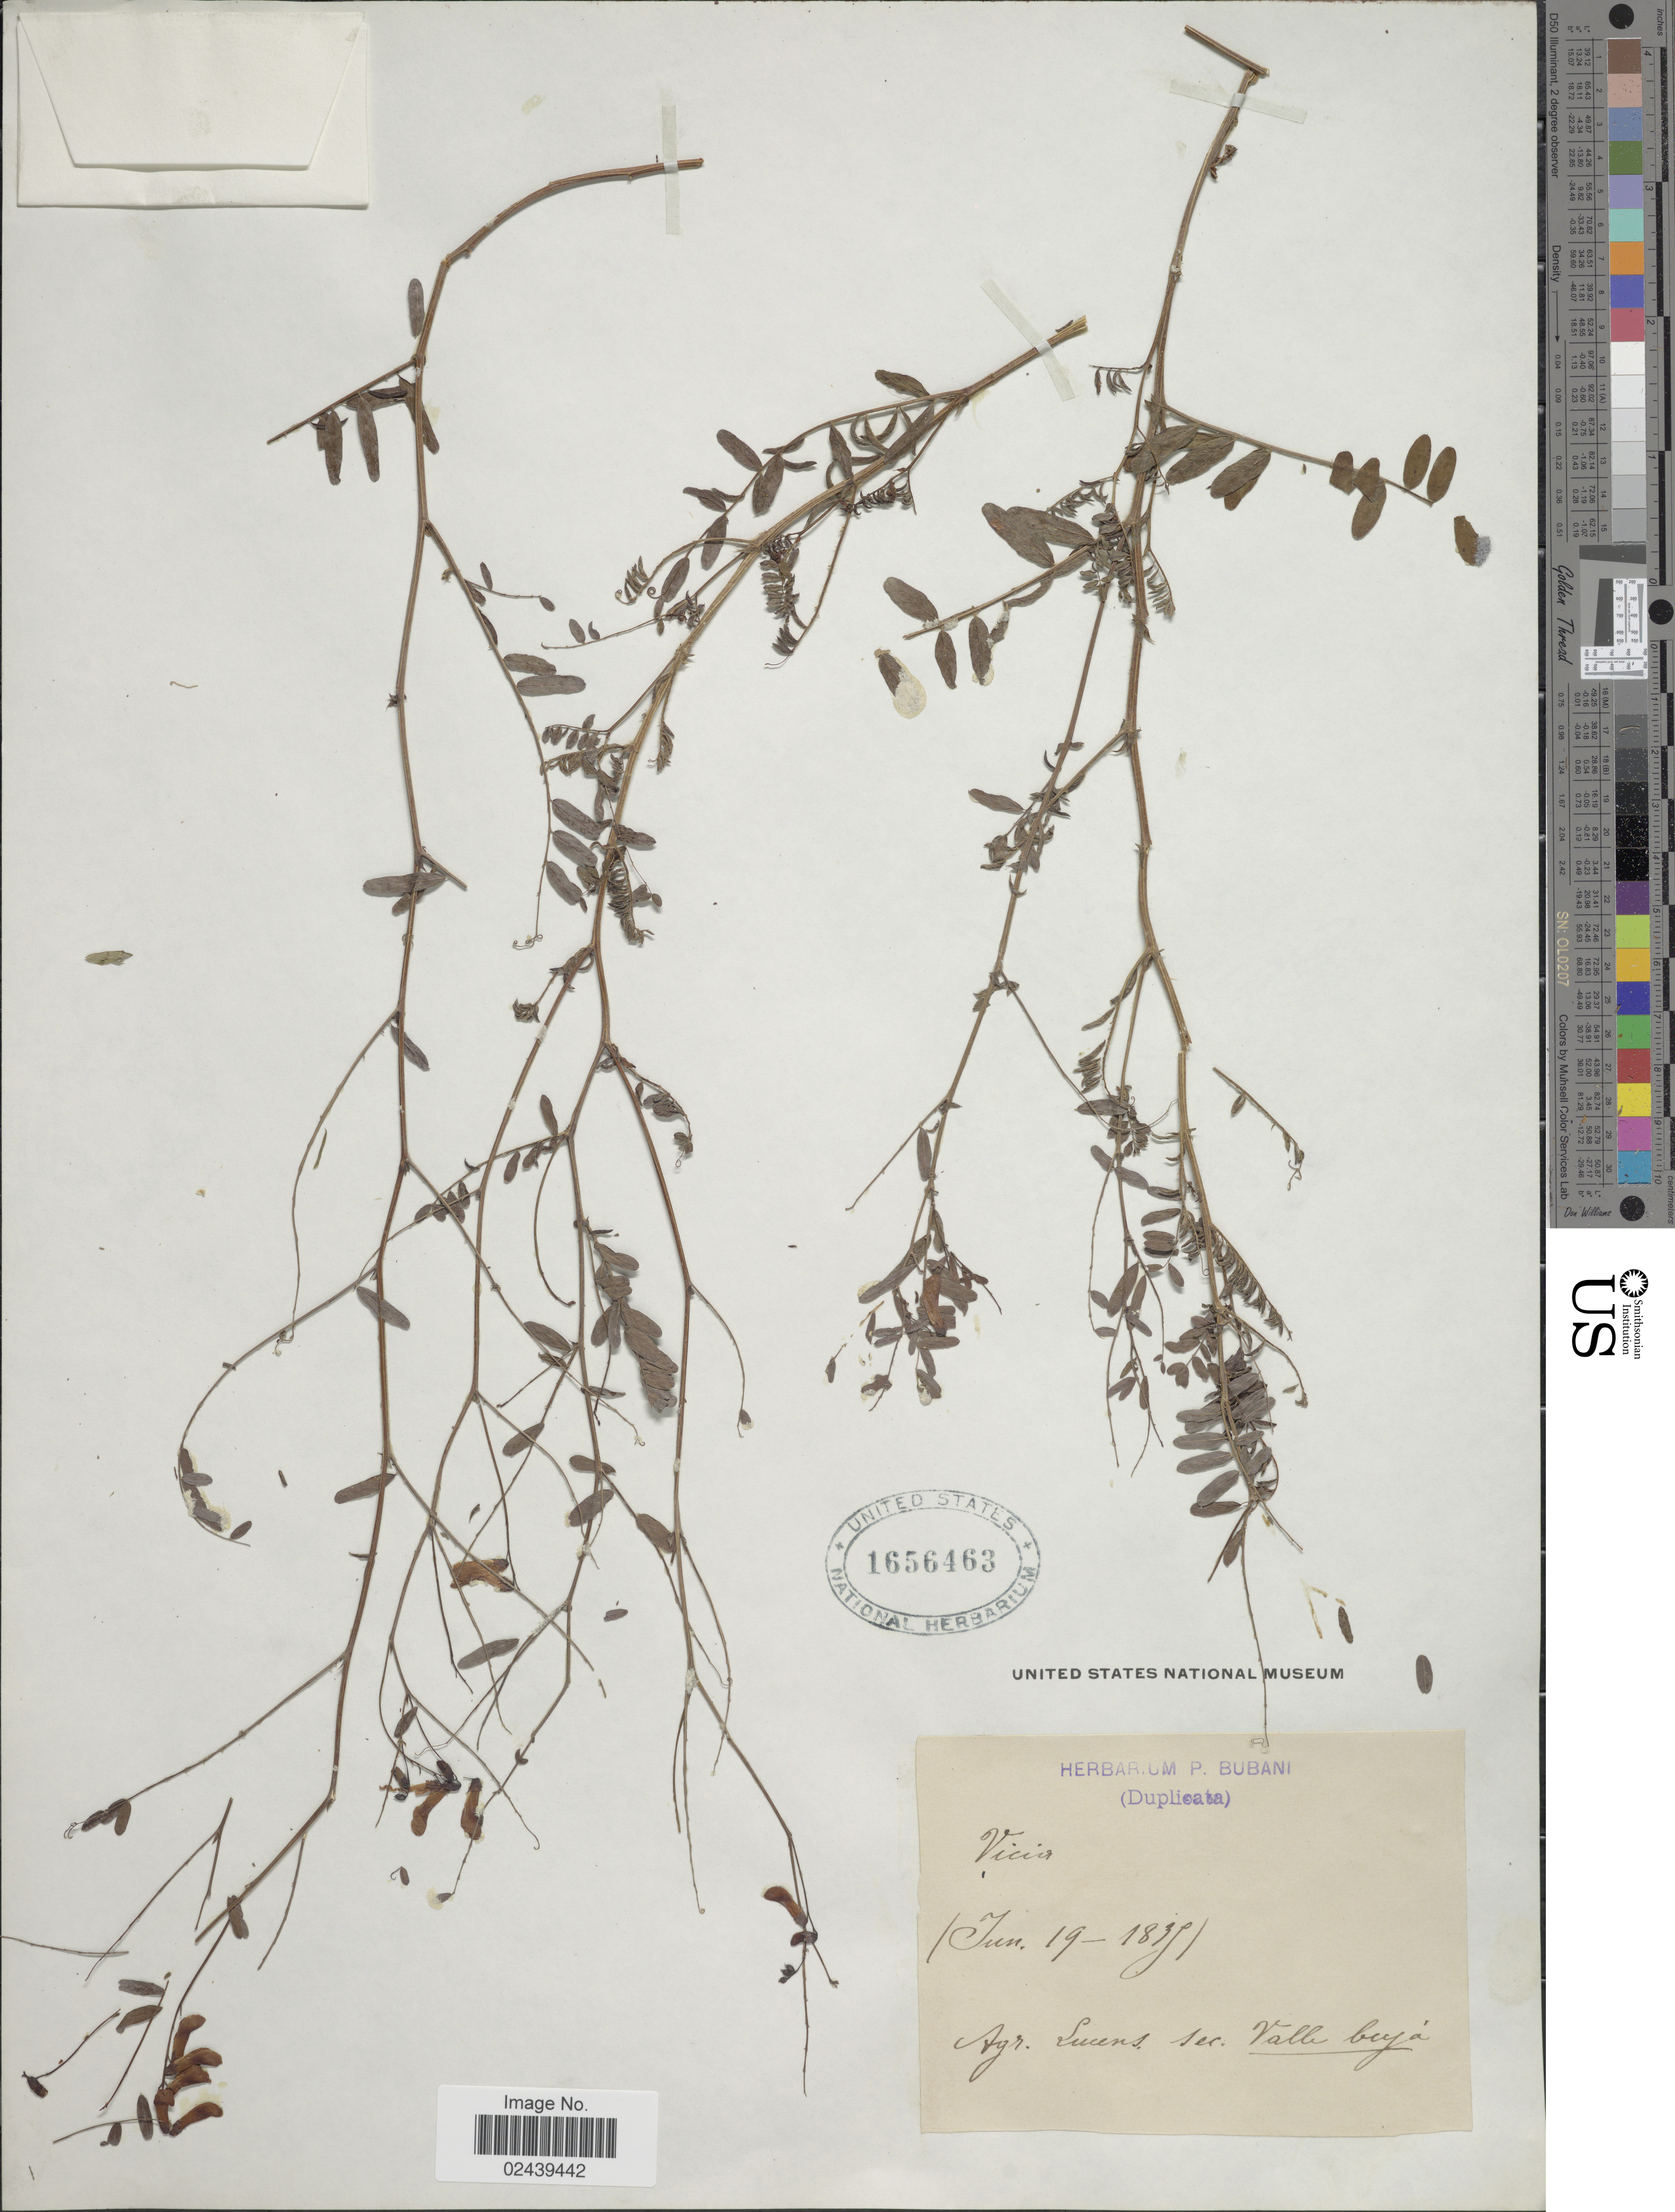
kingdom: Plantae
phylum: Tracheophyta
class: Magnoliopsida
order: Fabales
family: Fabaceae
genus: Vicia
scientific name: Vicia sp.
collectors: ex herb. P. Bubani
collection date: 1839-06-19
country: Italy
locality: Agr. Lucens. ser. Valle buja [Vallebuia].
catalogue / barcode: US 1656463